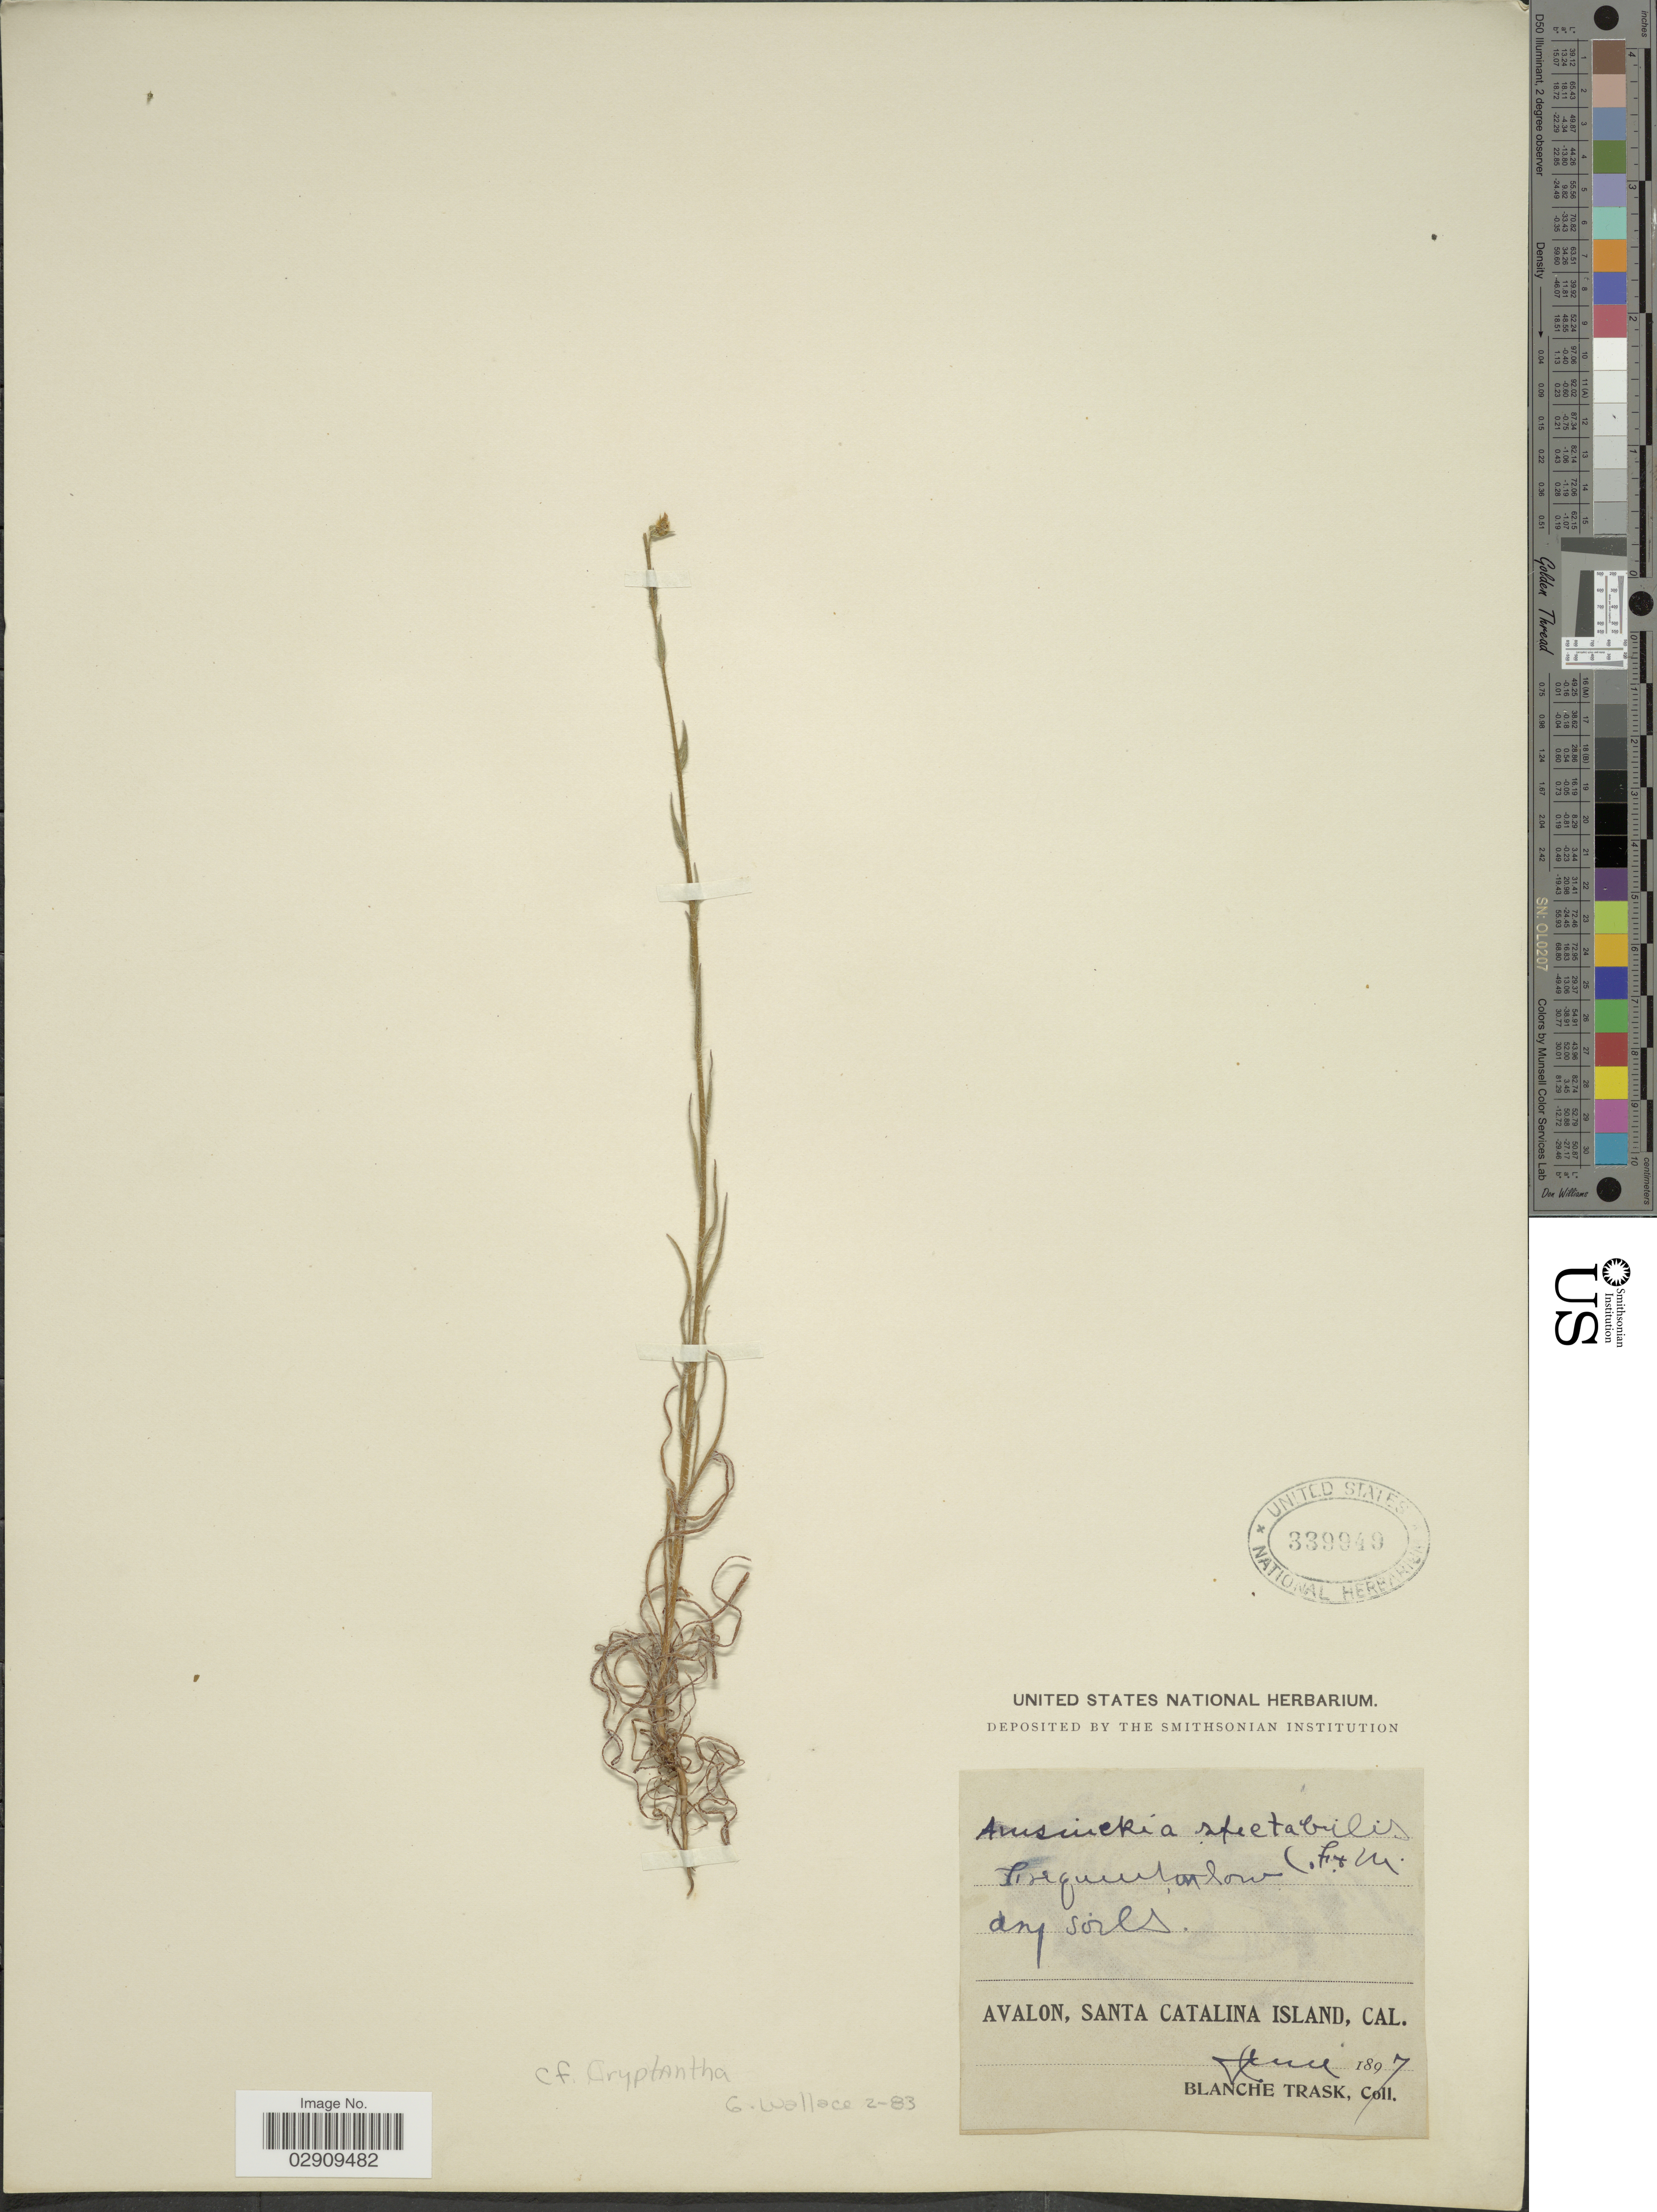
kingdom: Plantae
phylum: Tracheophyta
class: Magnoliopsida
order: Boraginales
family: Boraginaceae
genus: Amsinckia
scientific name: Amsinckia spectabilis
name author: Fisch. & C.A. Mey.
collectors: B. Trask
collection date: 1897-06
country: United States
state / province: California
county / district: Los Angeles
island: Santa Catalina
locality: Avalon, Santa Catalina Island.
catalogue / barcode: US 339949